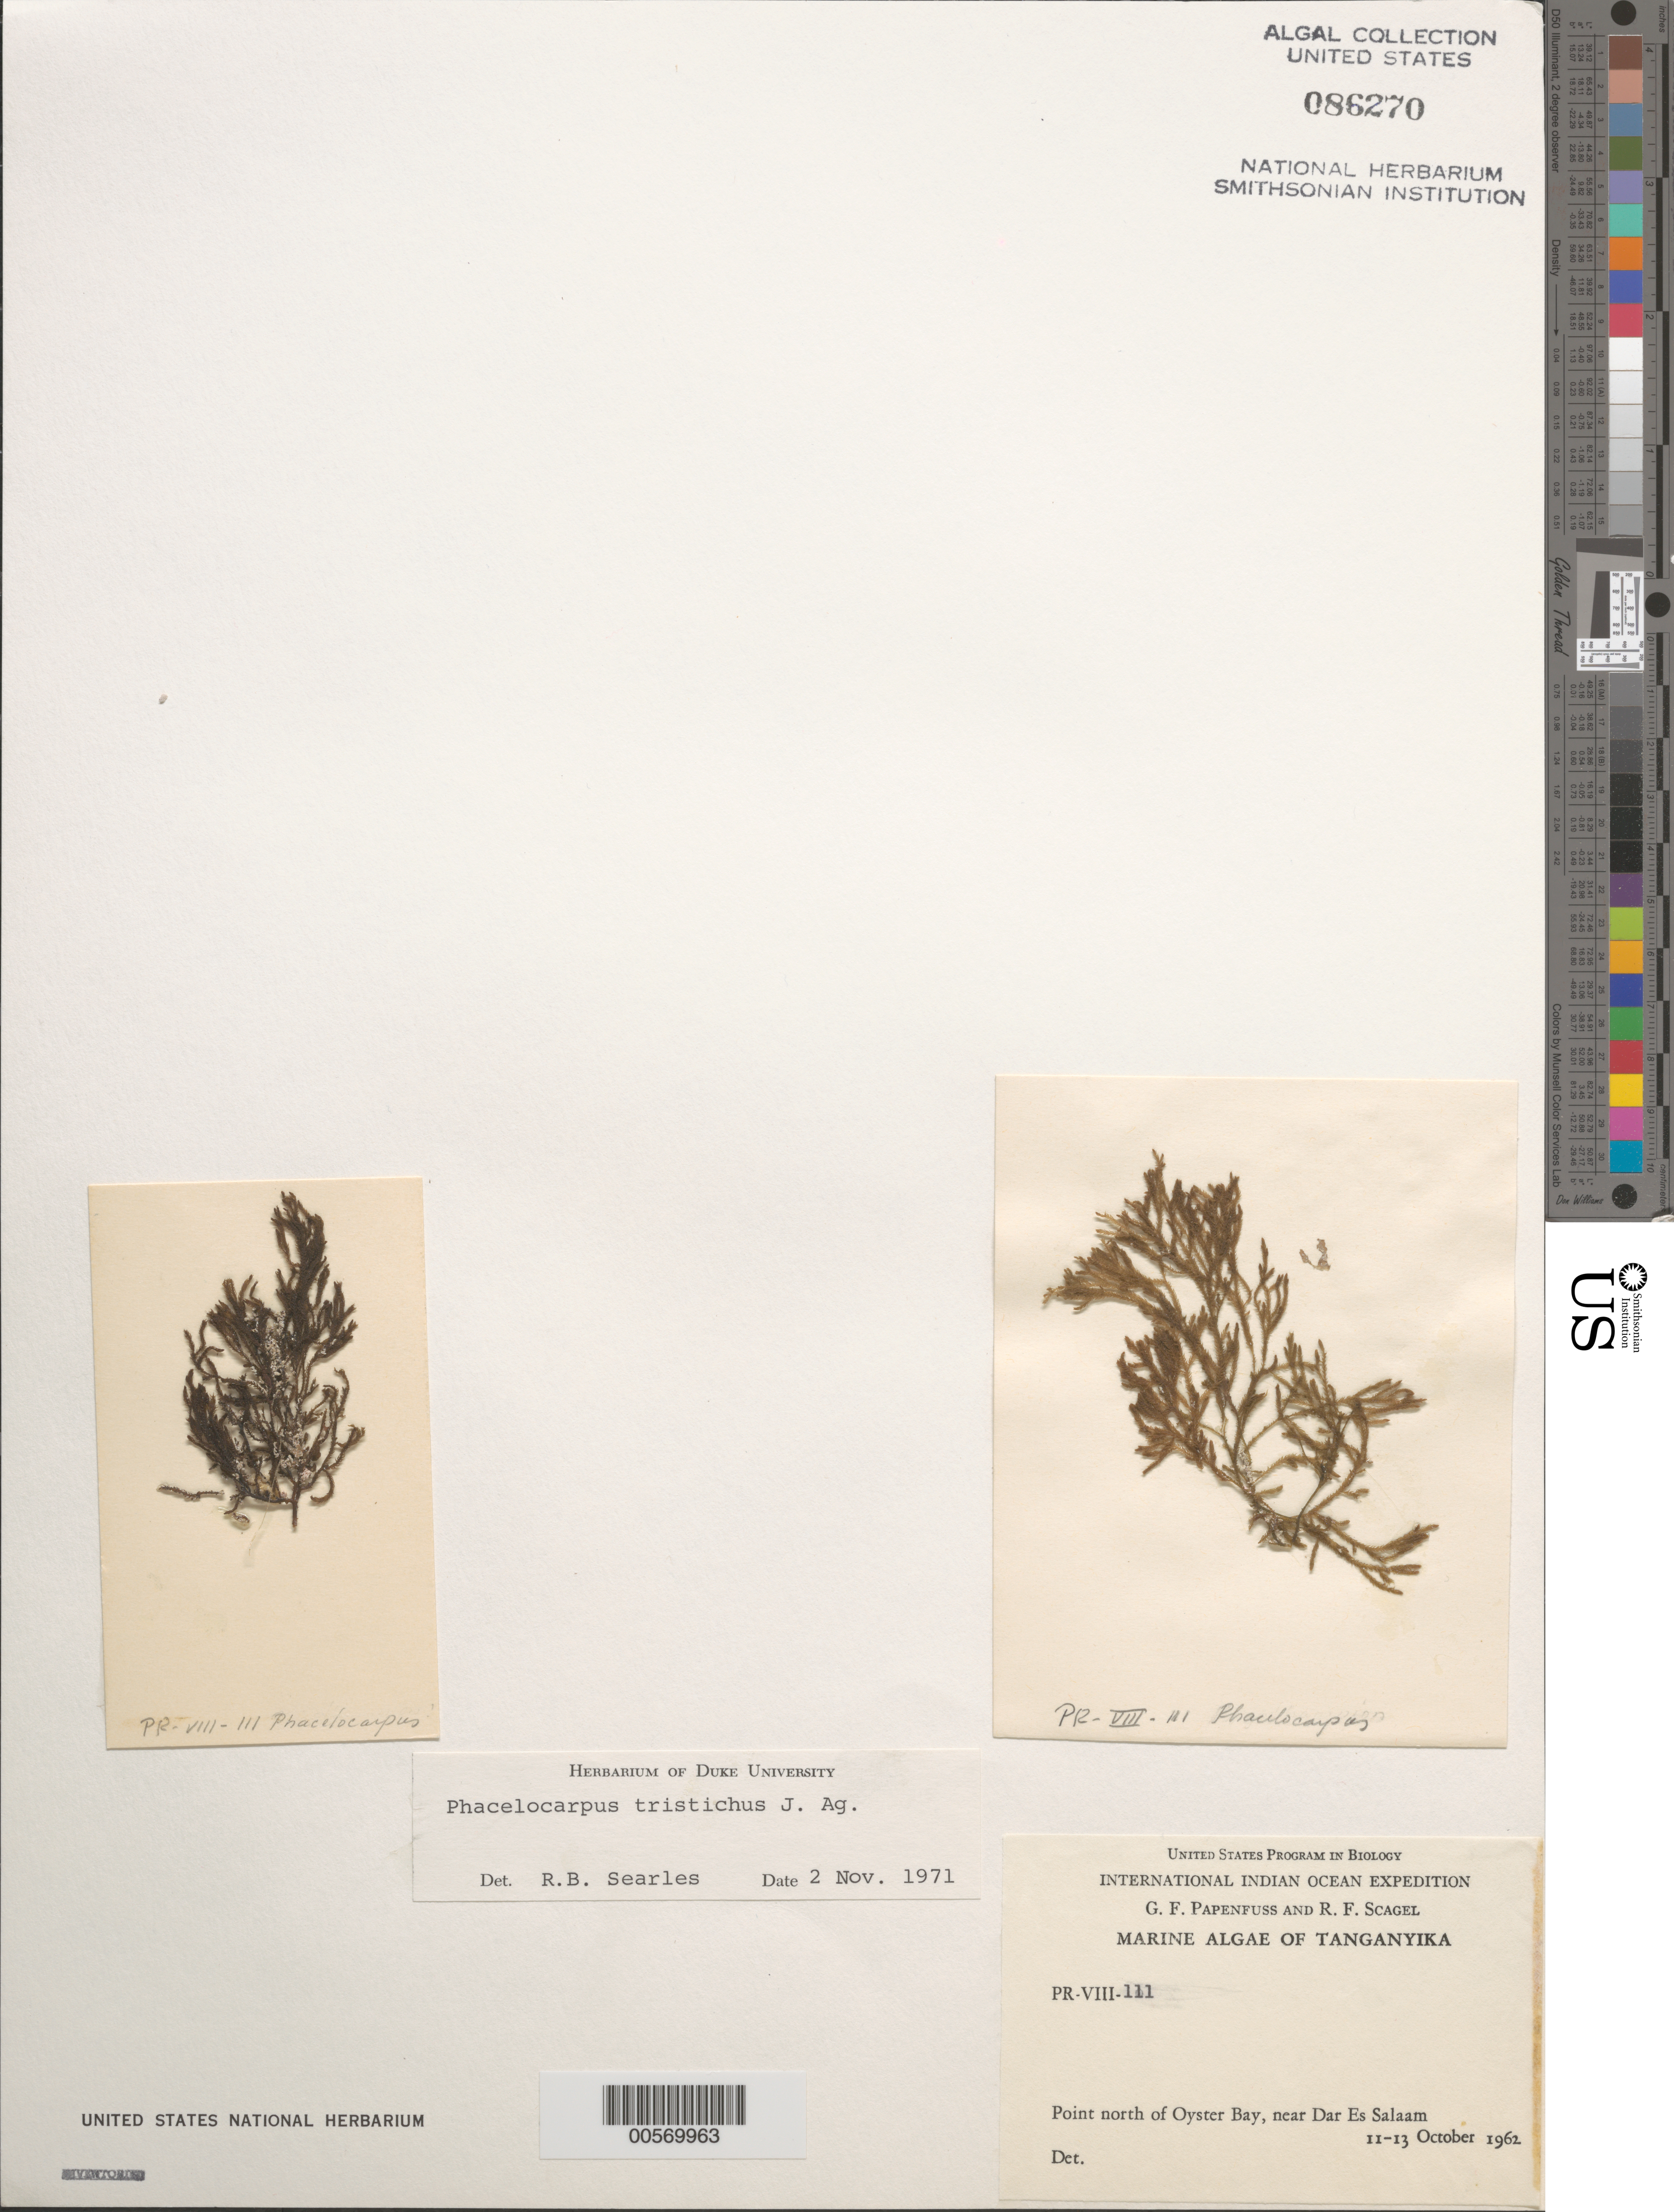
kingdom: Plantae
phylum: Rhodophyta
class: Florideophyceae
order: Gigartinales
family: Phacelocarpaceae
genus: Phacelocarpus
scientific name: Phacelocarpus tristichus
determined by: Searles, R. B.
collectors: G. Papenfuss & R. F. Scagel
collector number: PR-VIII-111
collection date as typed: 11 Oct 1962 to 13 Oct 1962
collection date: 1962-10-11/1962-10-13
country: Tanzania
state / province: Dar es Salaam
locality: Point north of Oyster Bay, near Dar Es Salaam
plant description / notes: International Indian Ocean Expedition, 1962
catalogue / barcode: US 86270